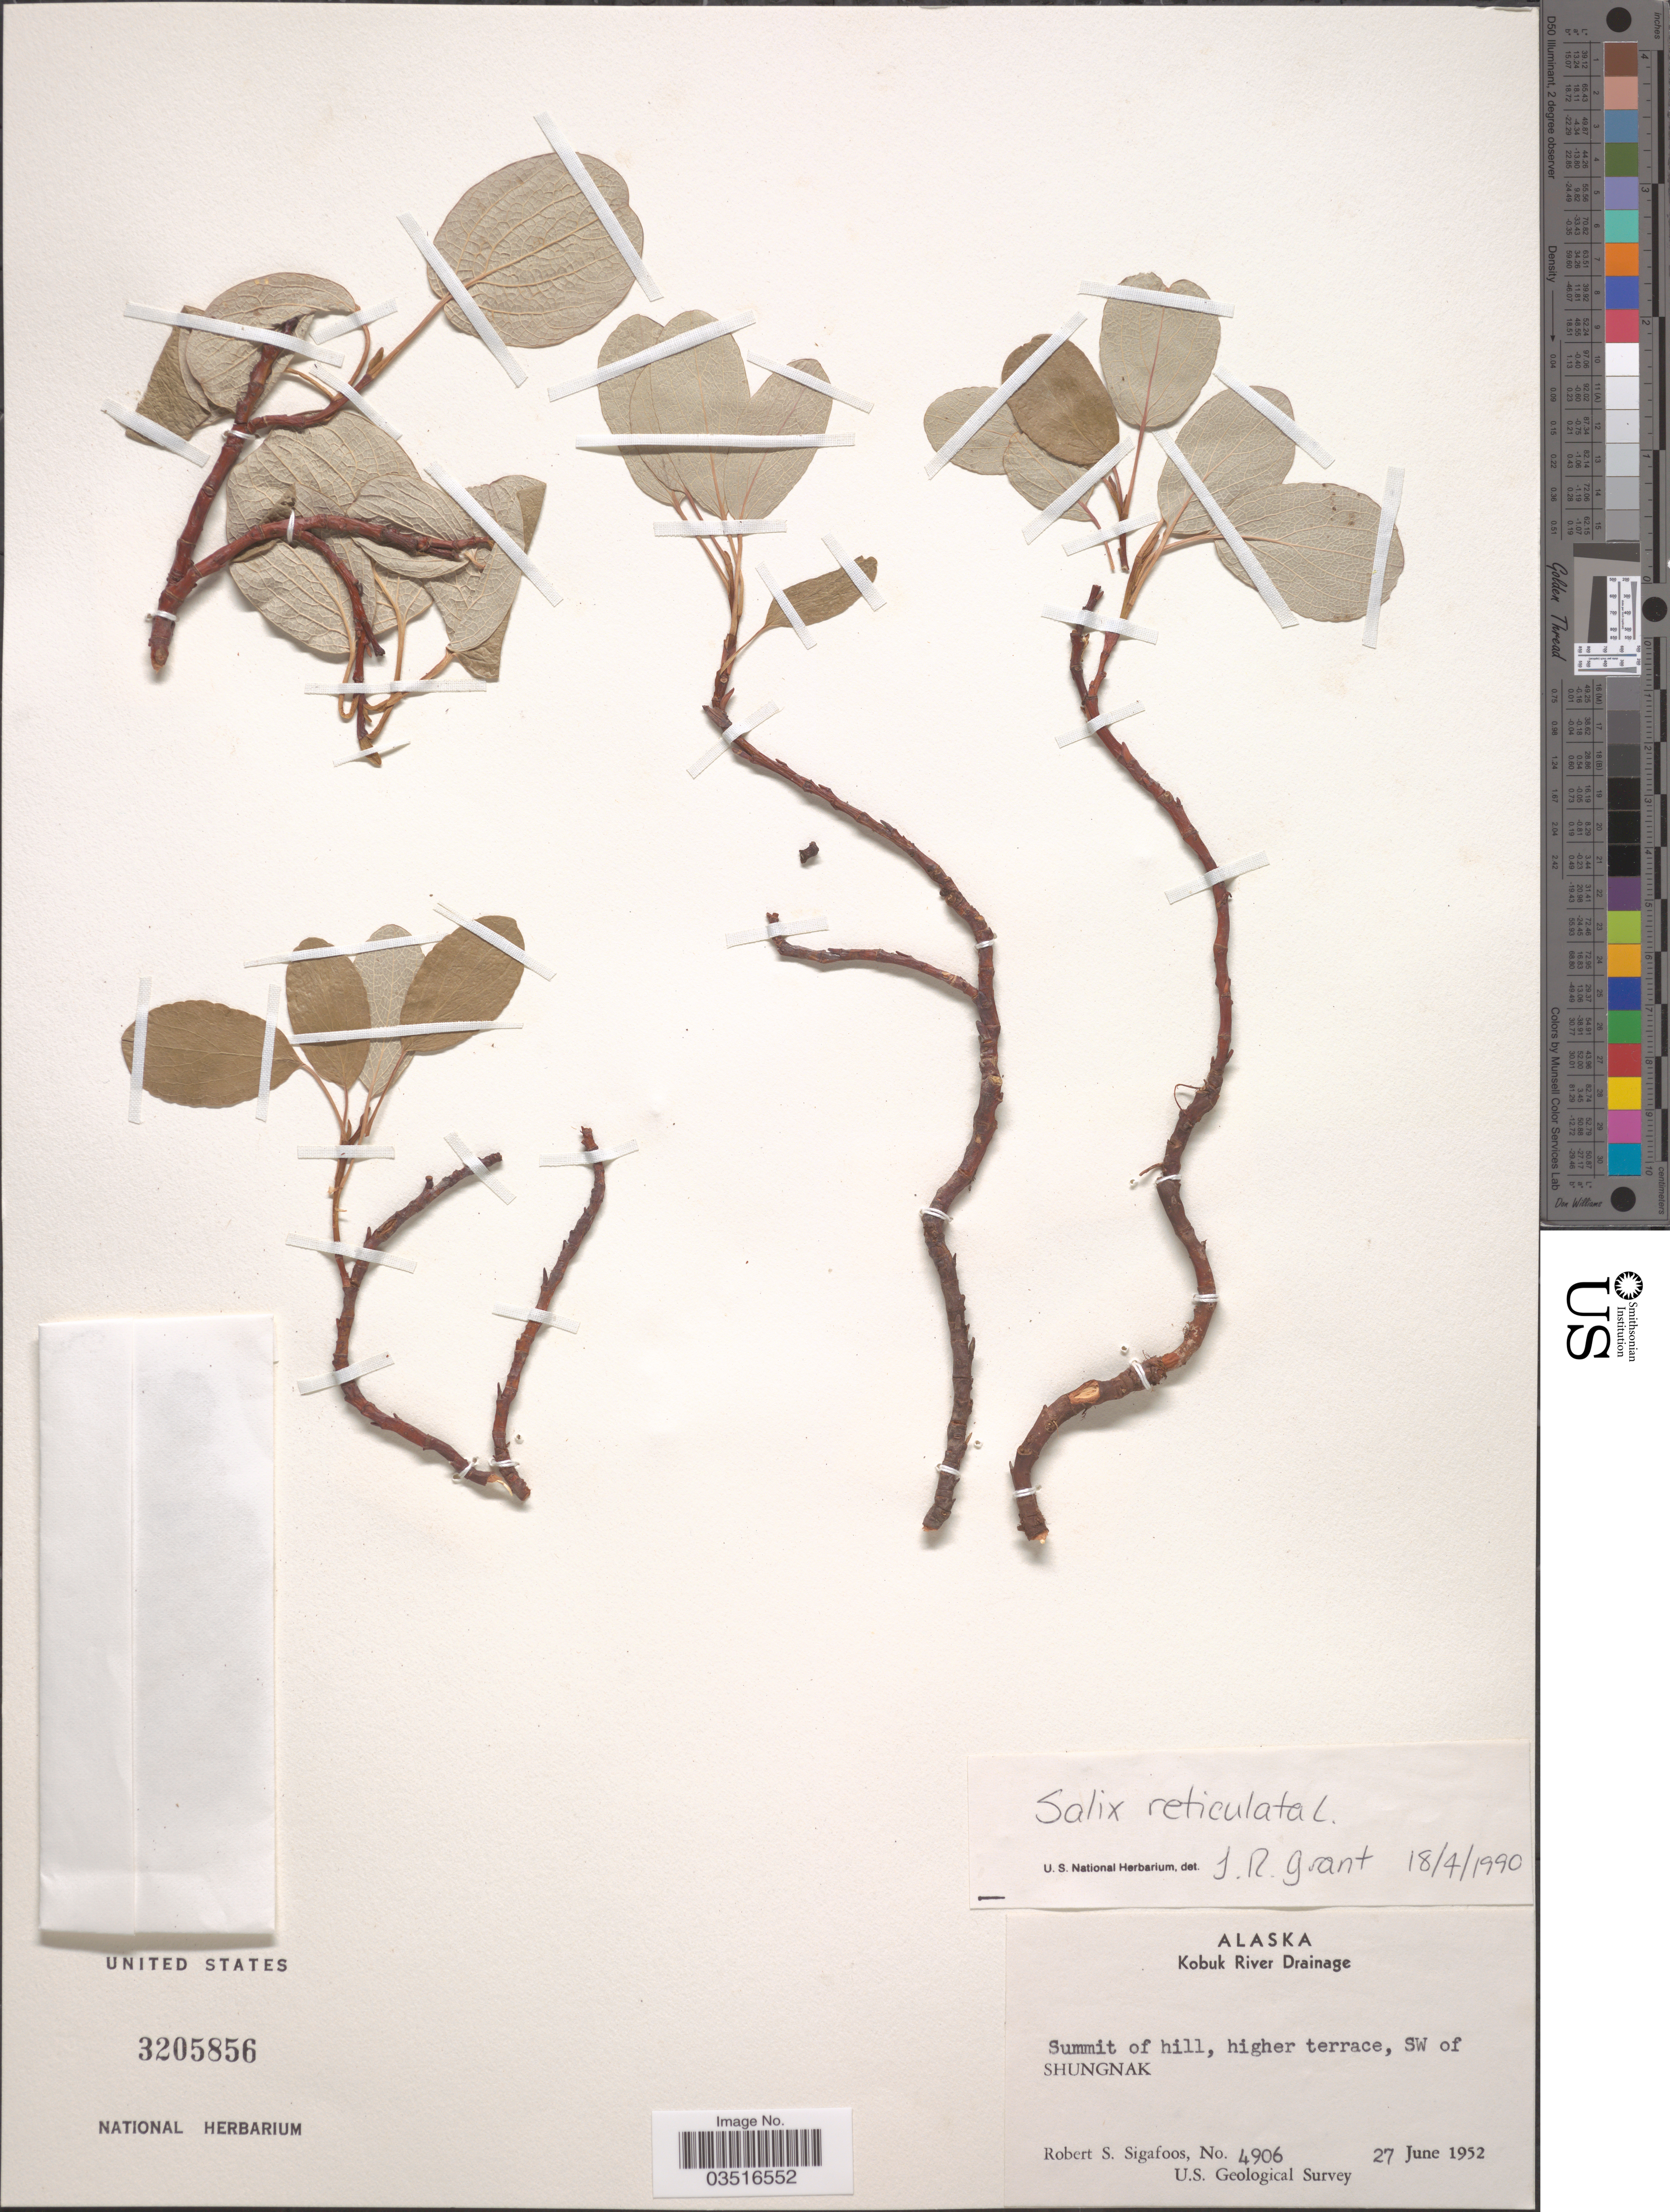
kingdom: Plantae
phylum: Tracheophyta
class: Magnoliopsida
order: Malpighiales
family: Salicaceae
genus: Salix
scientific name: Salix reticulata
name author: L.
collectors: R. Sigafoos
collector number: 4906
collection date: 1952-06-27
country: United States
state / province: Alaska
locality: Kobuk River Drainage. Summit of hill, higher terrace, SW of Shungnak.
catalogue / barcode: US 3205856